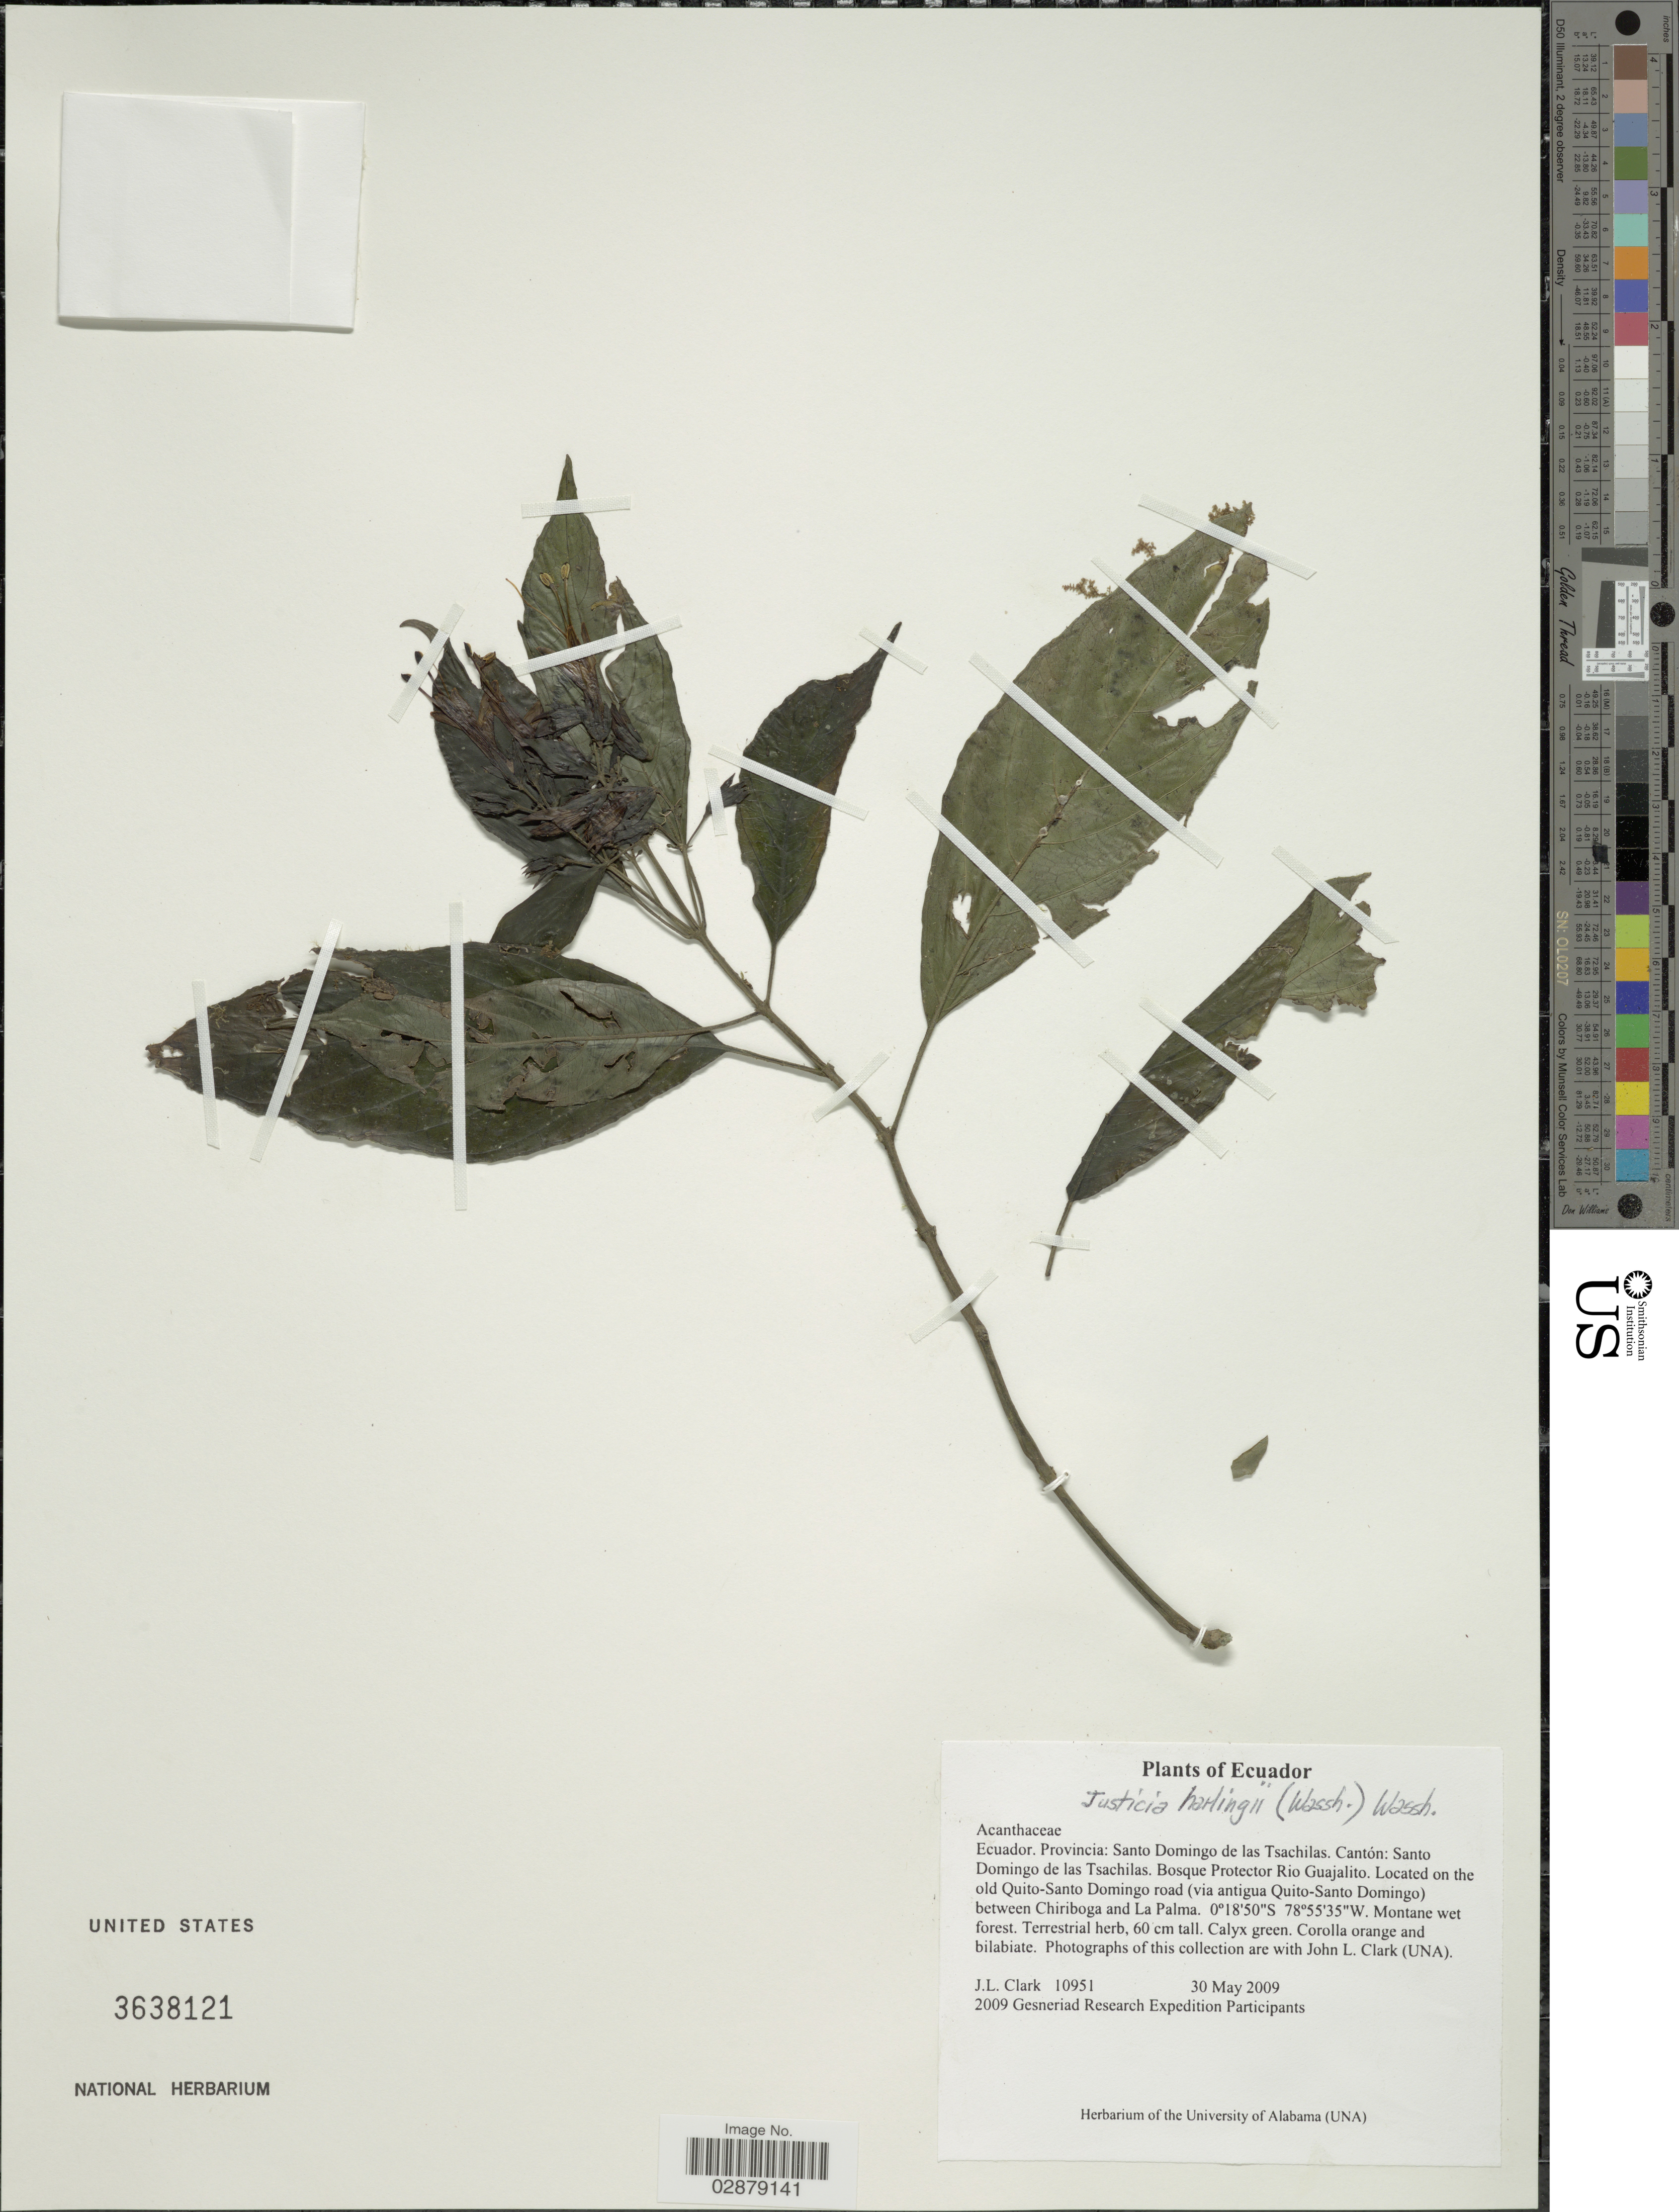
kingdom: Plantae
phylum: Tracheophyta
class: Magnoliopsida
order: Lamiales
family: Acanthaceae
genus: Justicia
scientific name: Justicia harlingii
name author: (Wassh.) Wassh.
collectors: J. L. Clark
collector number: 10951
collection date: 2009-05-30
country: Ecuador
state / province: Tsáchilas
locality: Cantón: Santo Domingo de las Tsachilas. Bosque Protector Rio Guajalito. Old Quito-Santo Domingo road (via antigua Quito-Santo Domingo) between Chiriboga and La Palma.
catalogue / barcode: US 3638121